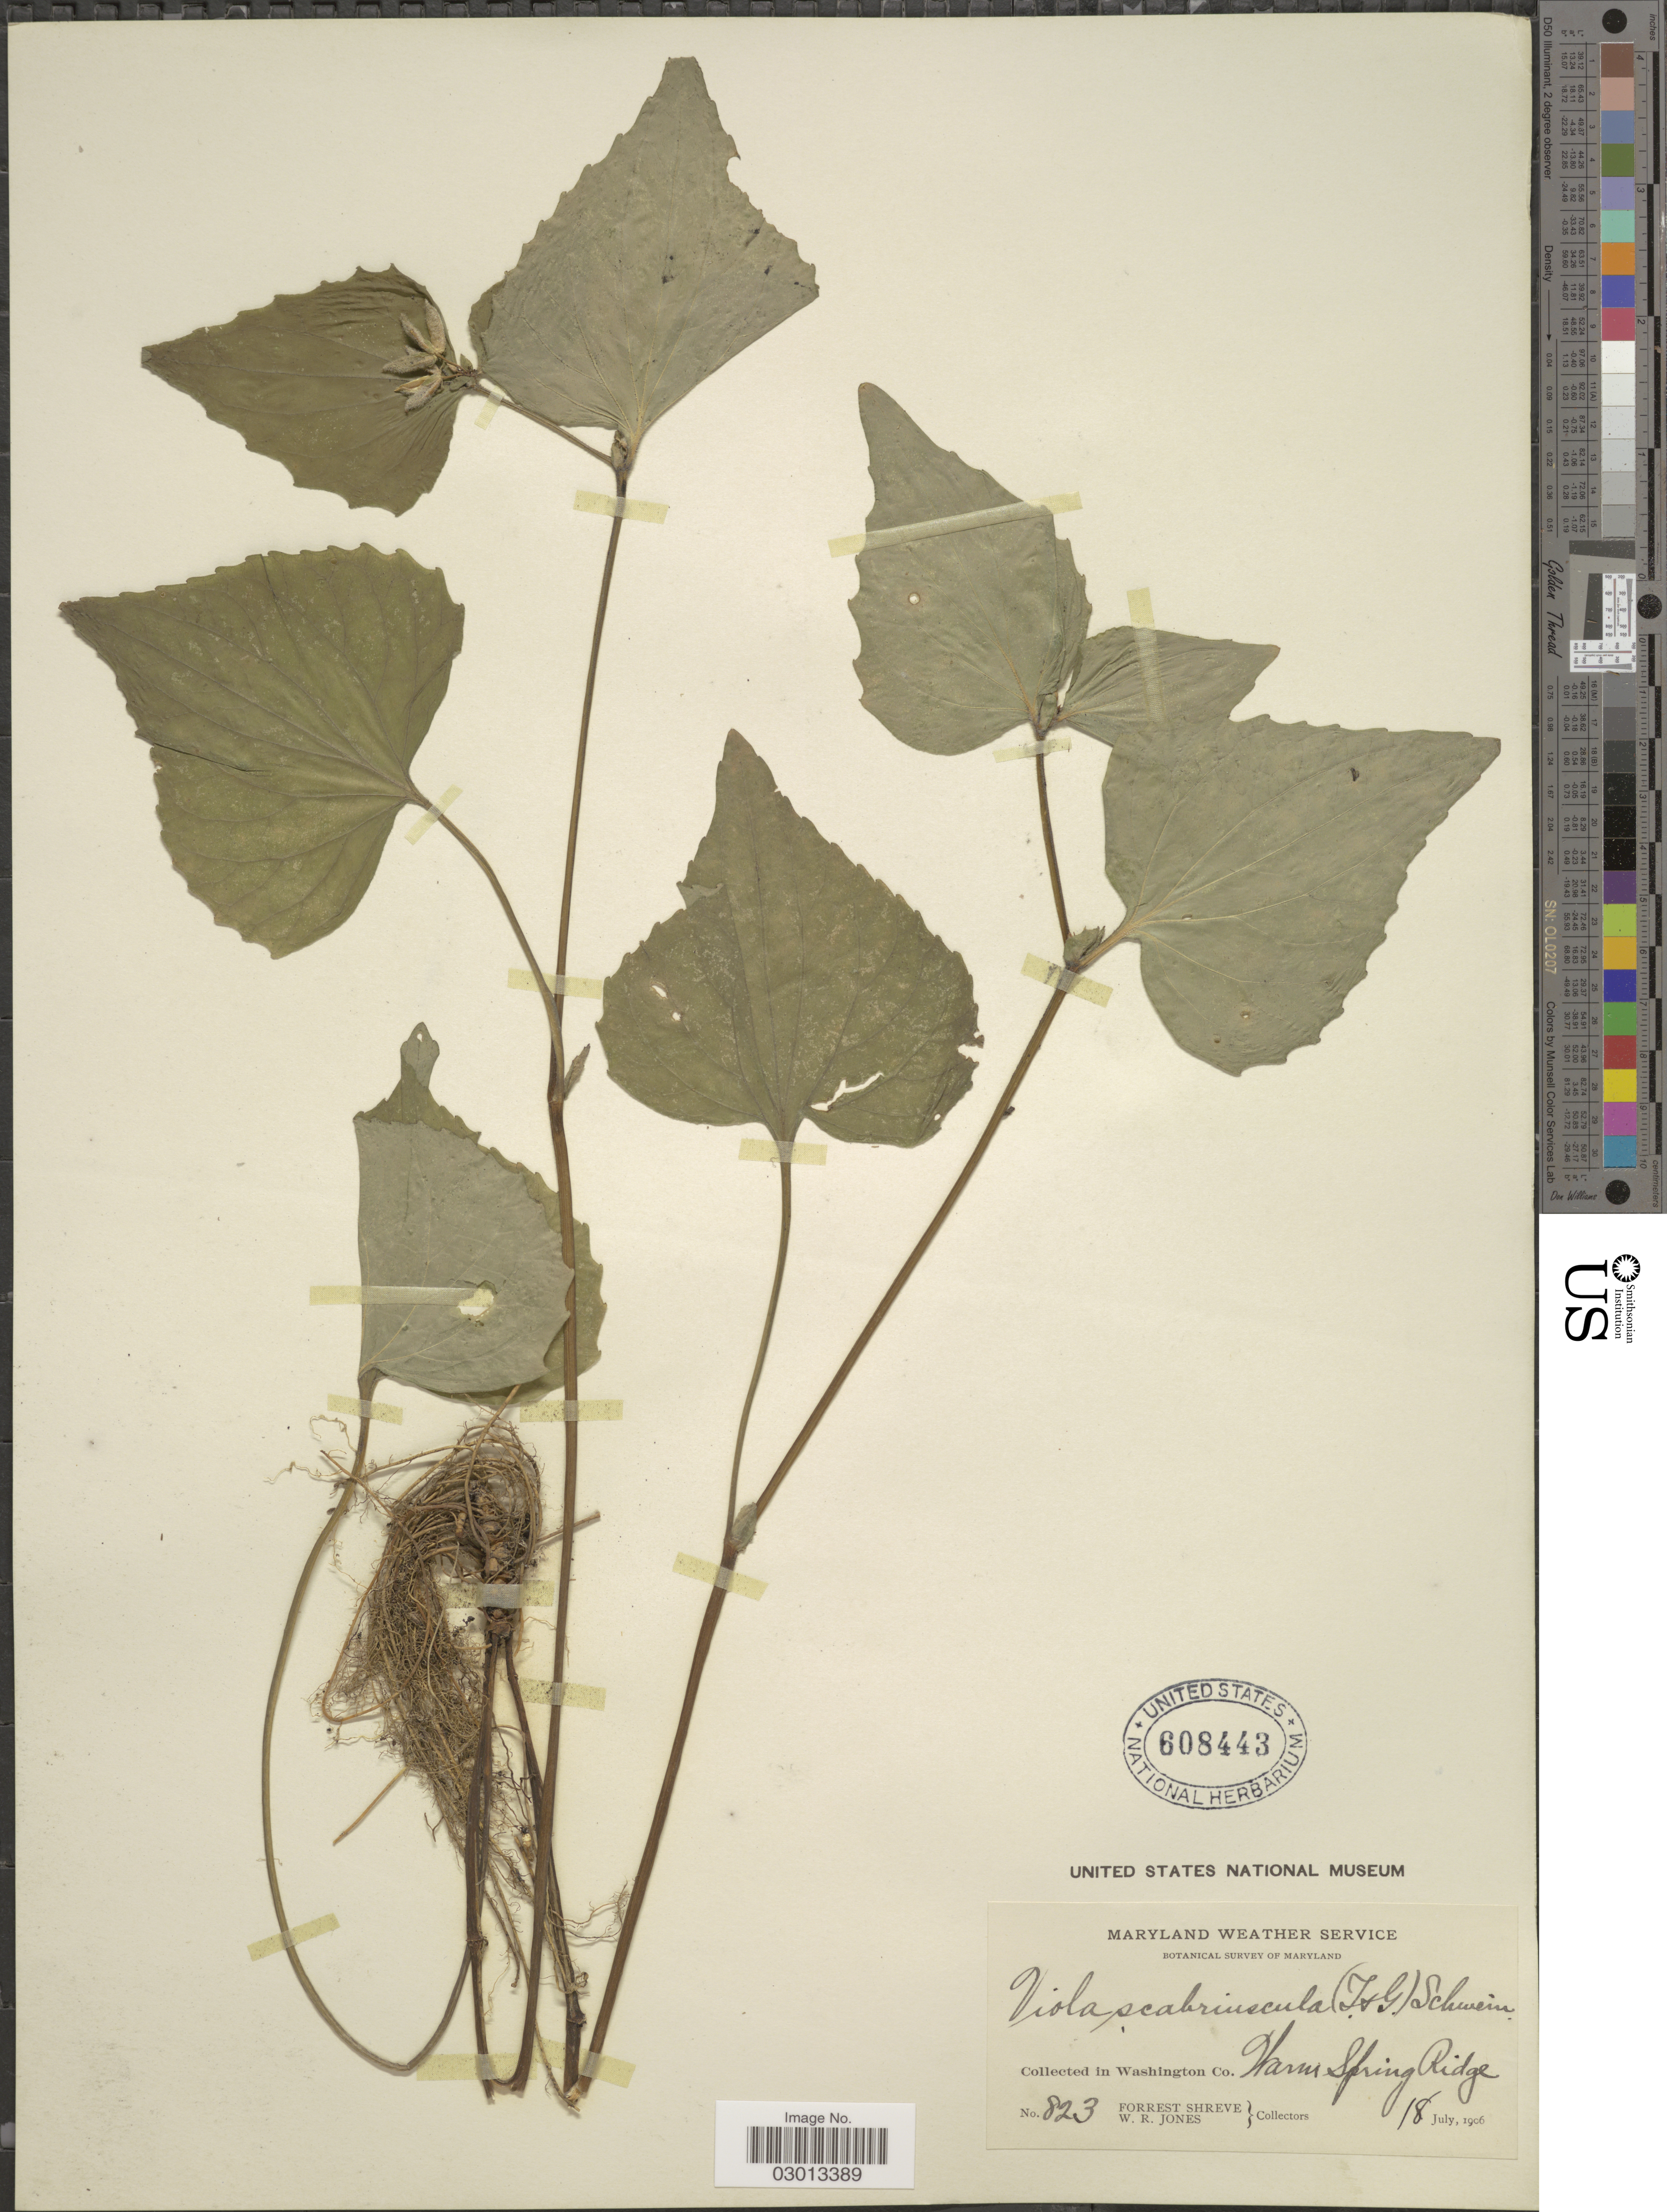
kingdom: Plantae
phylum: Tracheophyta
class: Magnoliopsida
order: Malpighiales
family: Violaceae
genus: Viola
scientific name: Viola pensylvanica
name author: Michx.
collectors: F. Shreve & W. R. Jones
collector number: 823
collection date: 1906-07-18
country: United States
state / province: Maryland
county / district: Washngton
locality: In Washington Co. Warm Spring Ridge.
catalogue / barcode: US 608443